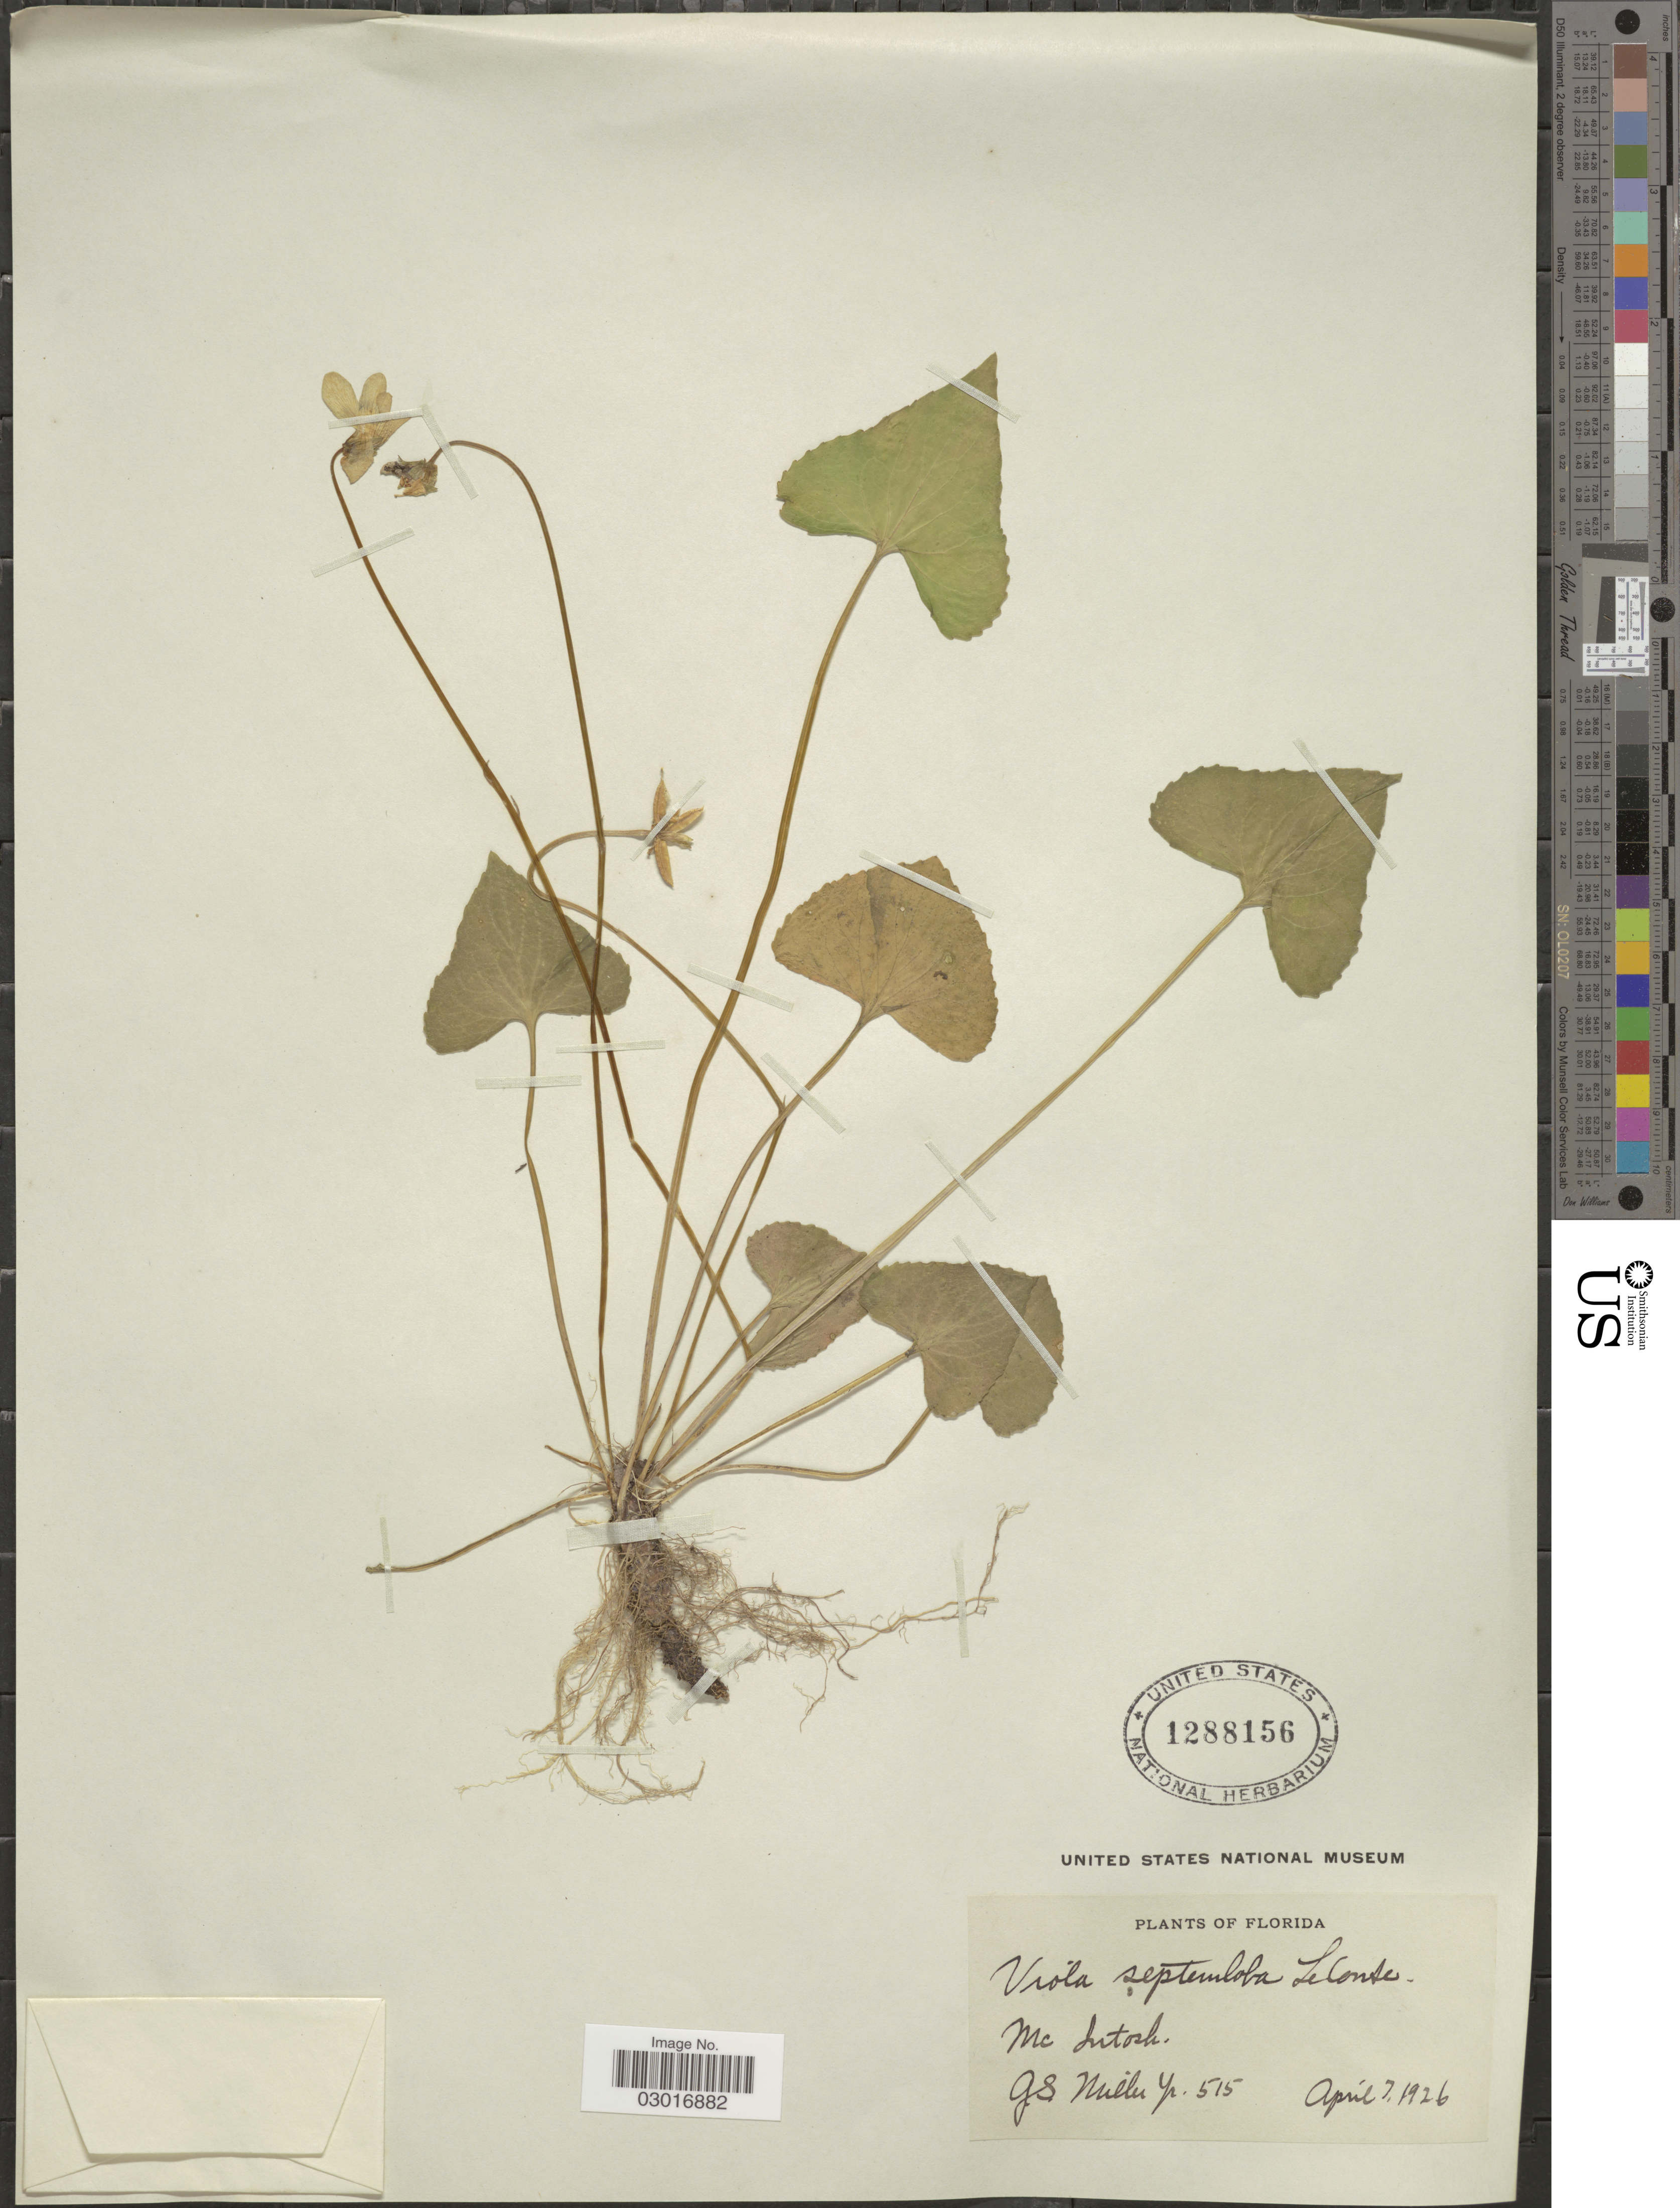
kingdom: Plantae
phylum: Tracheophyta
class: Magnoliopsida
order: Malpighiales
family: Violaceae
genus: Viola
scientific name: Viola septemloba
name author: LeConte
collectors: G. S. Miller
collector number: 515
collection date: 1926-04-07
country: United States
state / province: Florida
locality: Mc Intosh.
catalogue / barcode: US 1288156